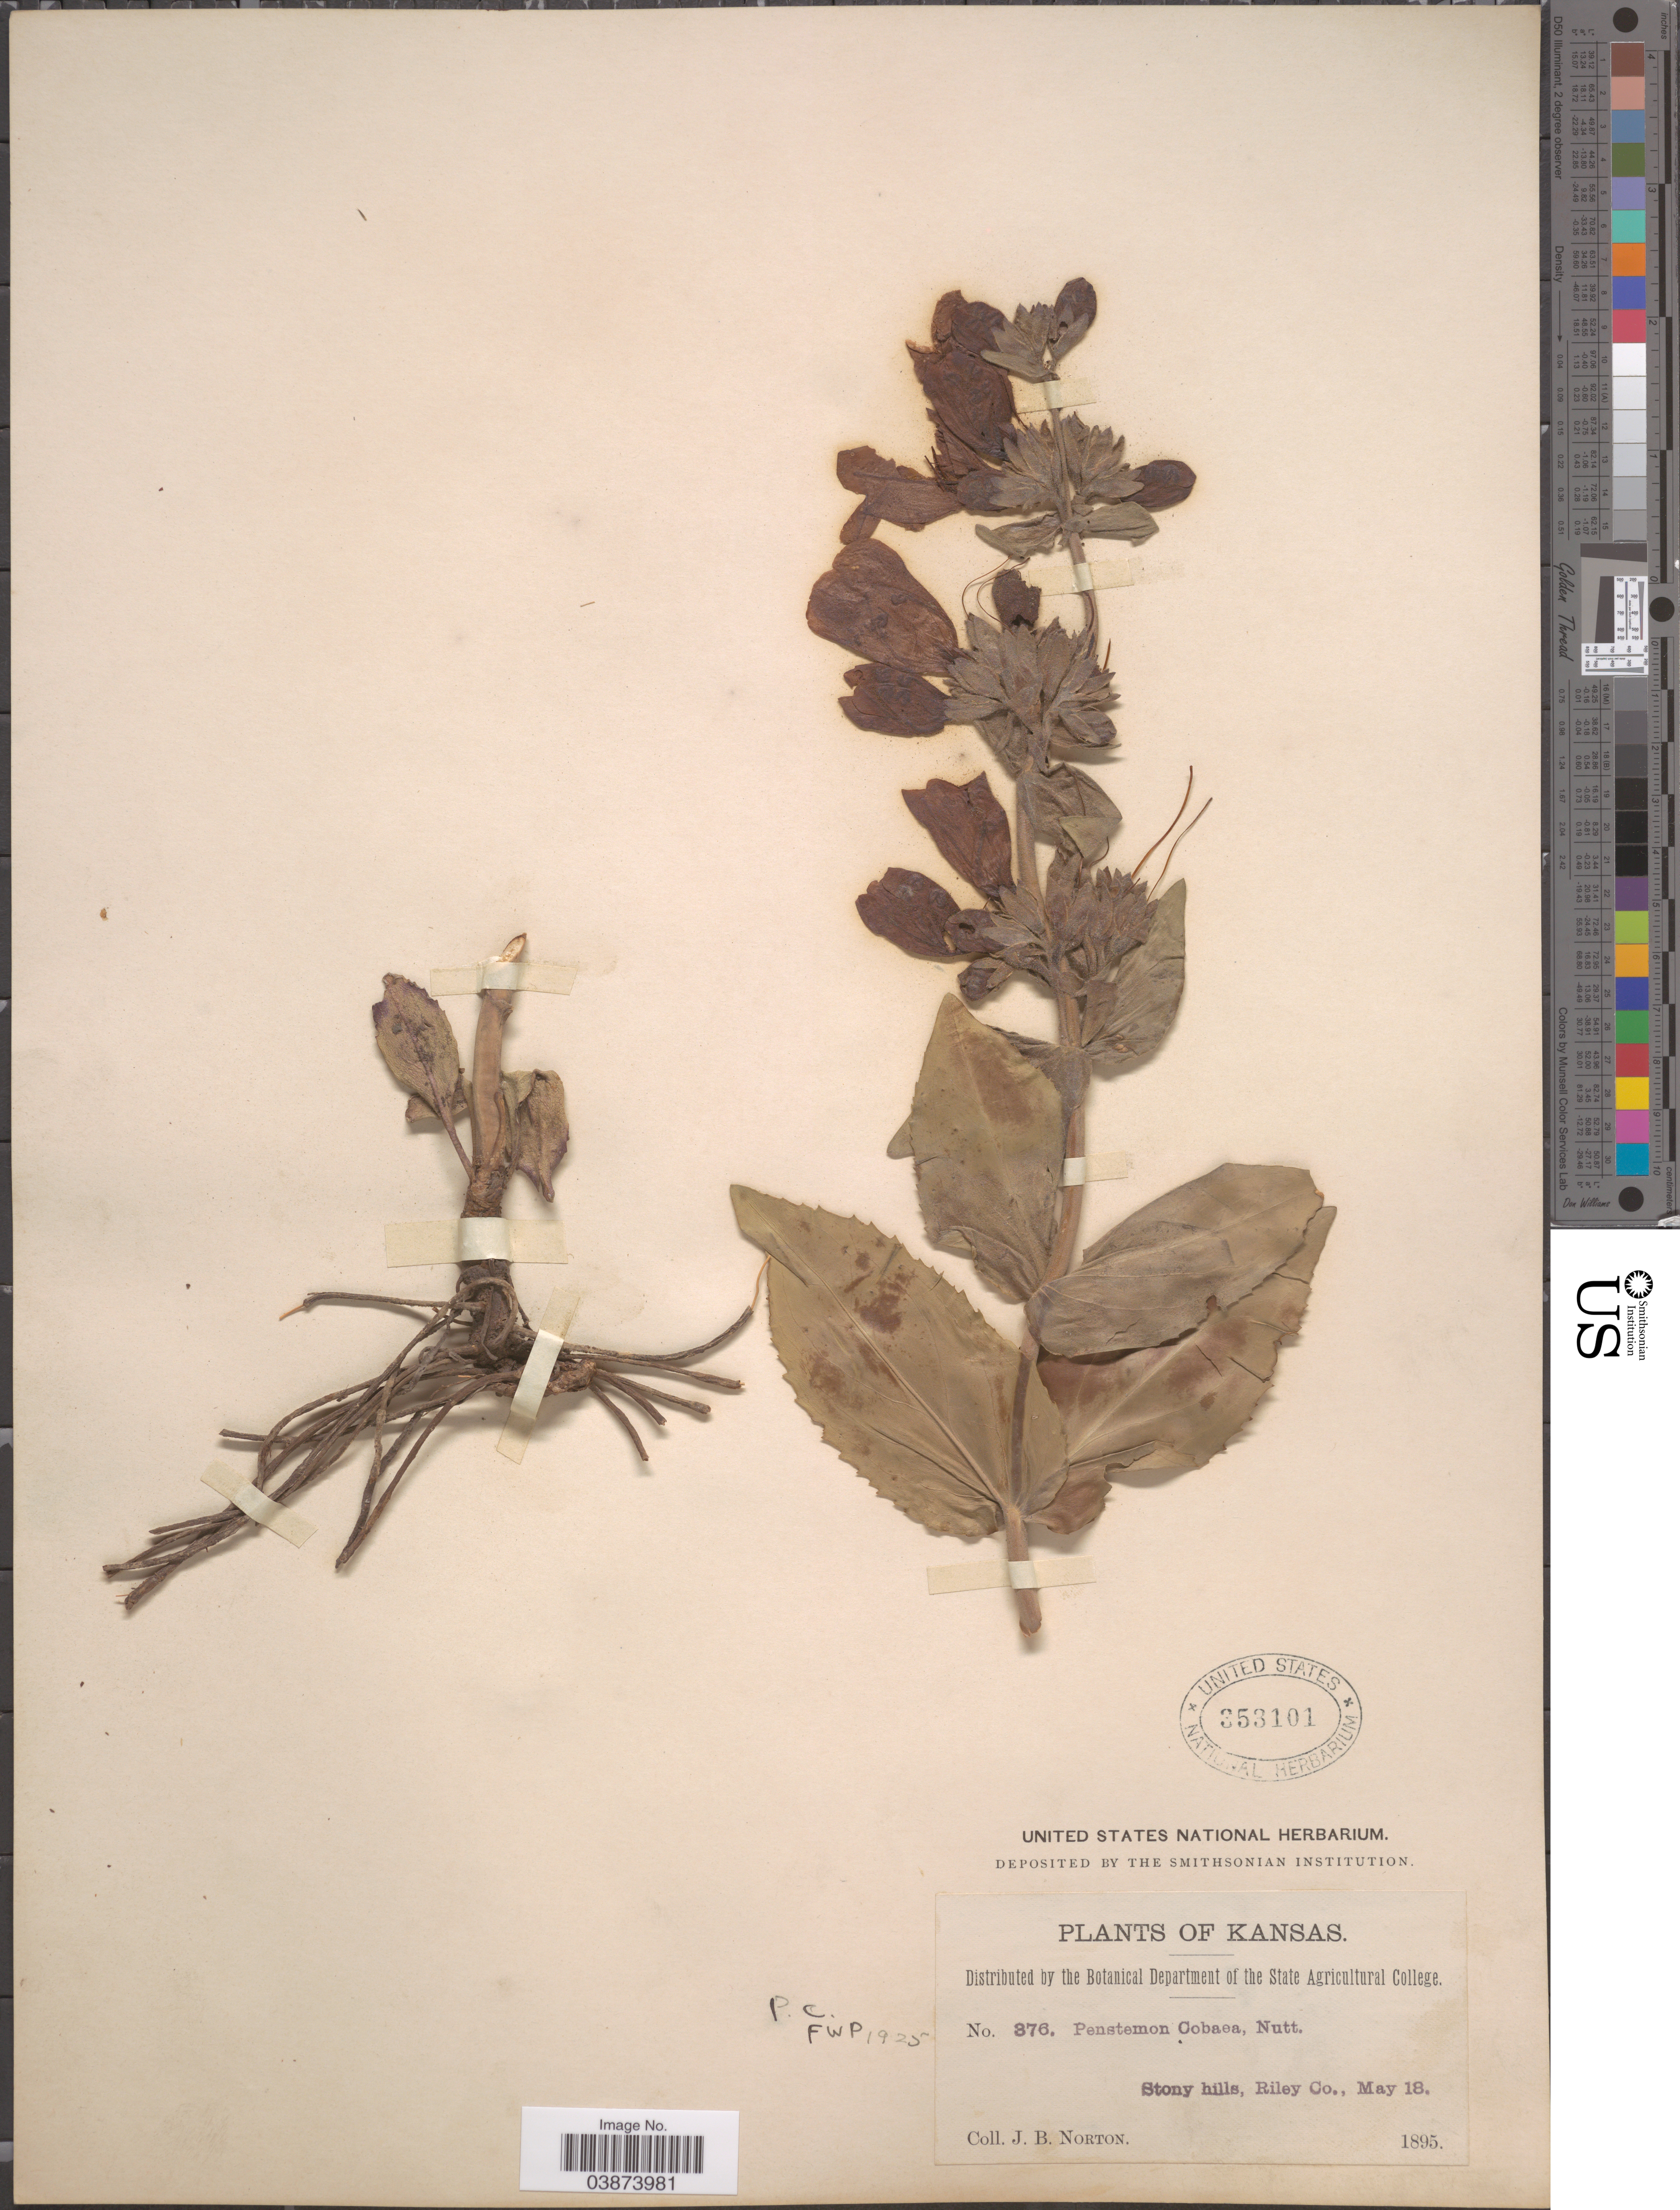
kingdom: Plantae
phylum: Tracheophyta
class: Magnoliopsida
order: Lamiales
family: Plantaginaceae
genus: Penstemon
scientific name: Penstemon cobaea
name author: (Nutt.)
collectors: J. B. Norton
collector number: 376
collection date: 1895-05-18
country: United States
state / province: Kansas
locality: Stony hills, Riley Co.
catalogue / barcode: US 353101